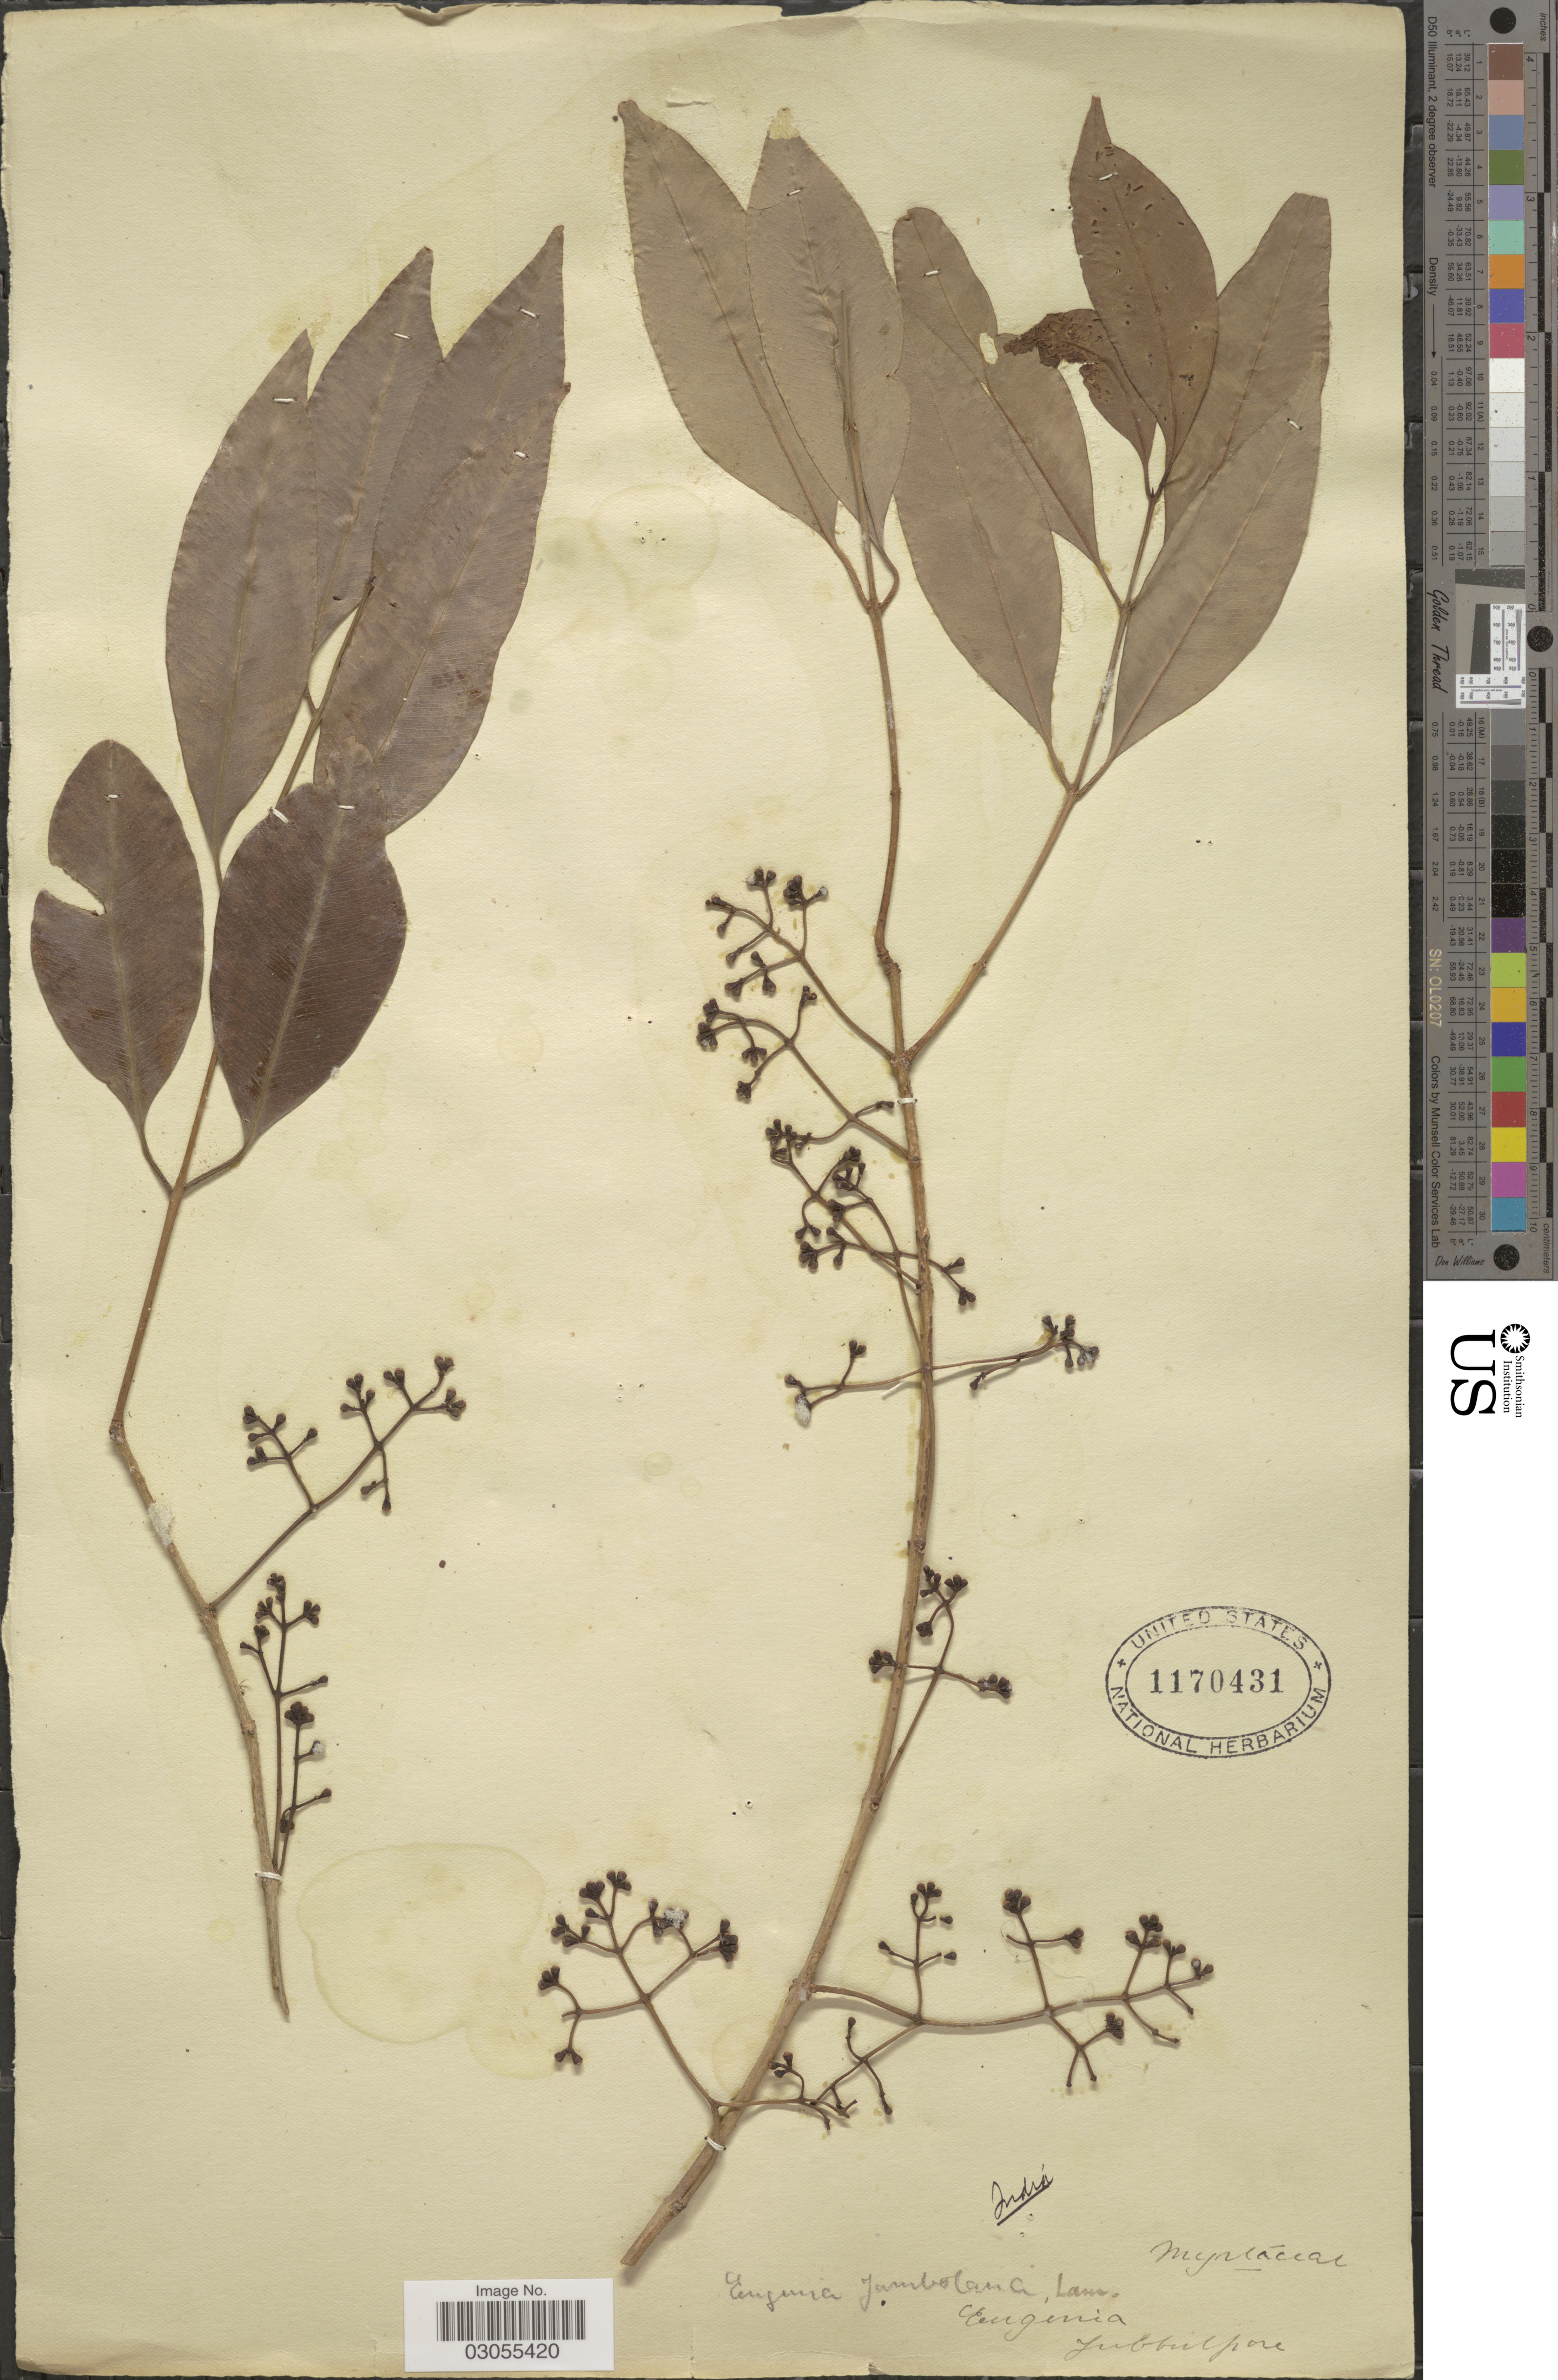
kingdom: Plantae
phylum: Tracheophyta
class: Magnoliopsida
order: Myrtales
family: Myrtaceae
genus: Syzygium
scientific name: Syzygium cumini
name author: (L.) Skeels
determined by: Strong, Mark T., (BOT), Smithsonian Institution - National Museum of Natural History (UNITED STATES)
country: India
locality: Jubbulpore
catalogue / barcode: US 1170431